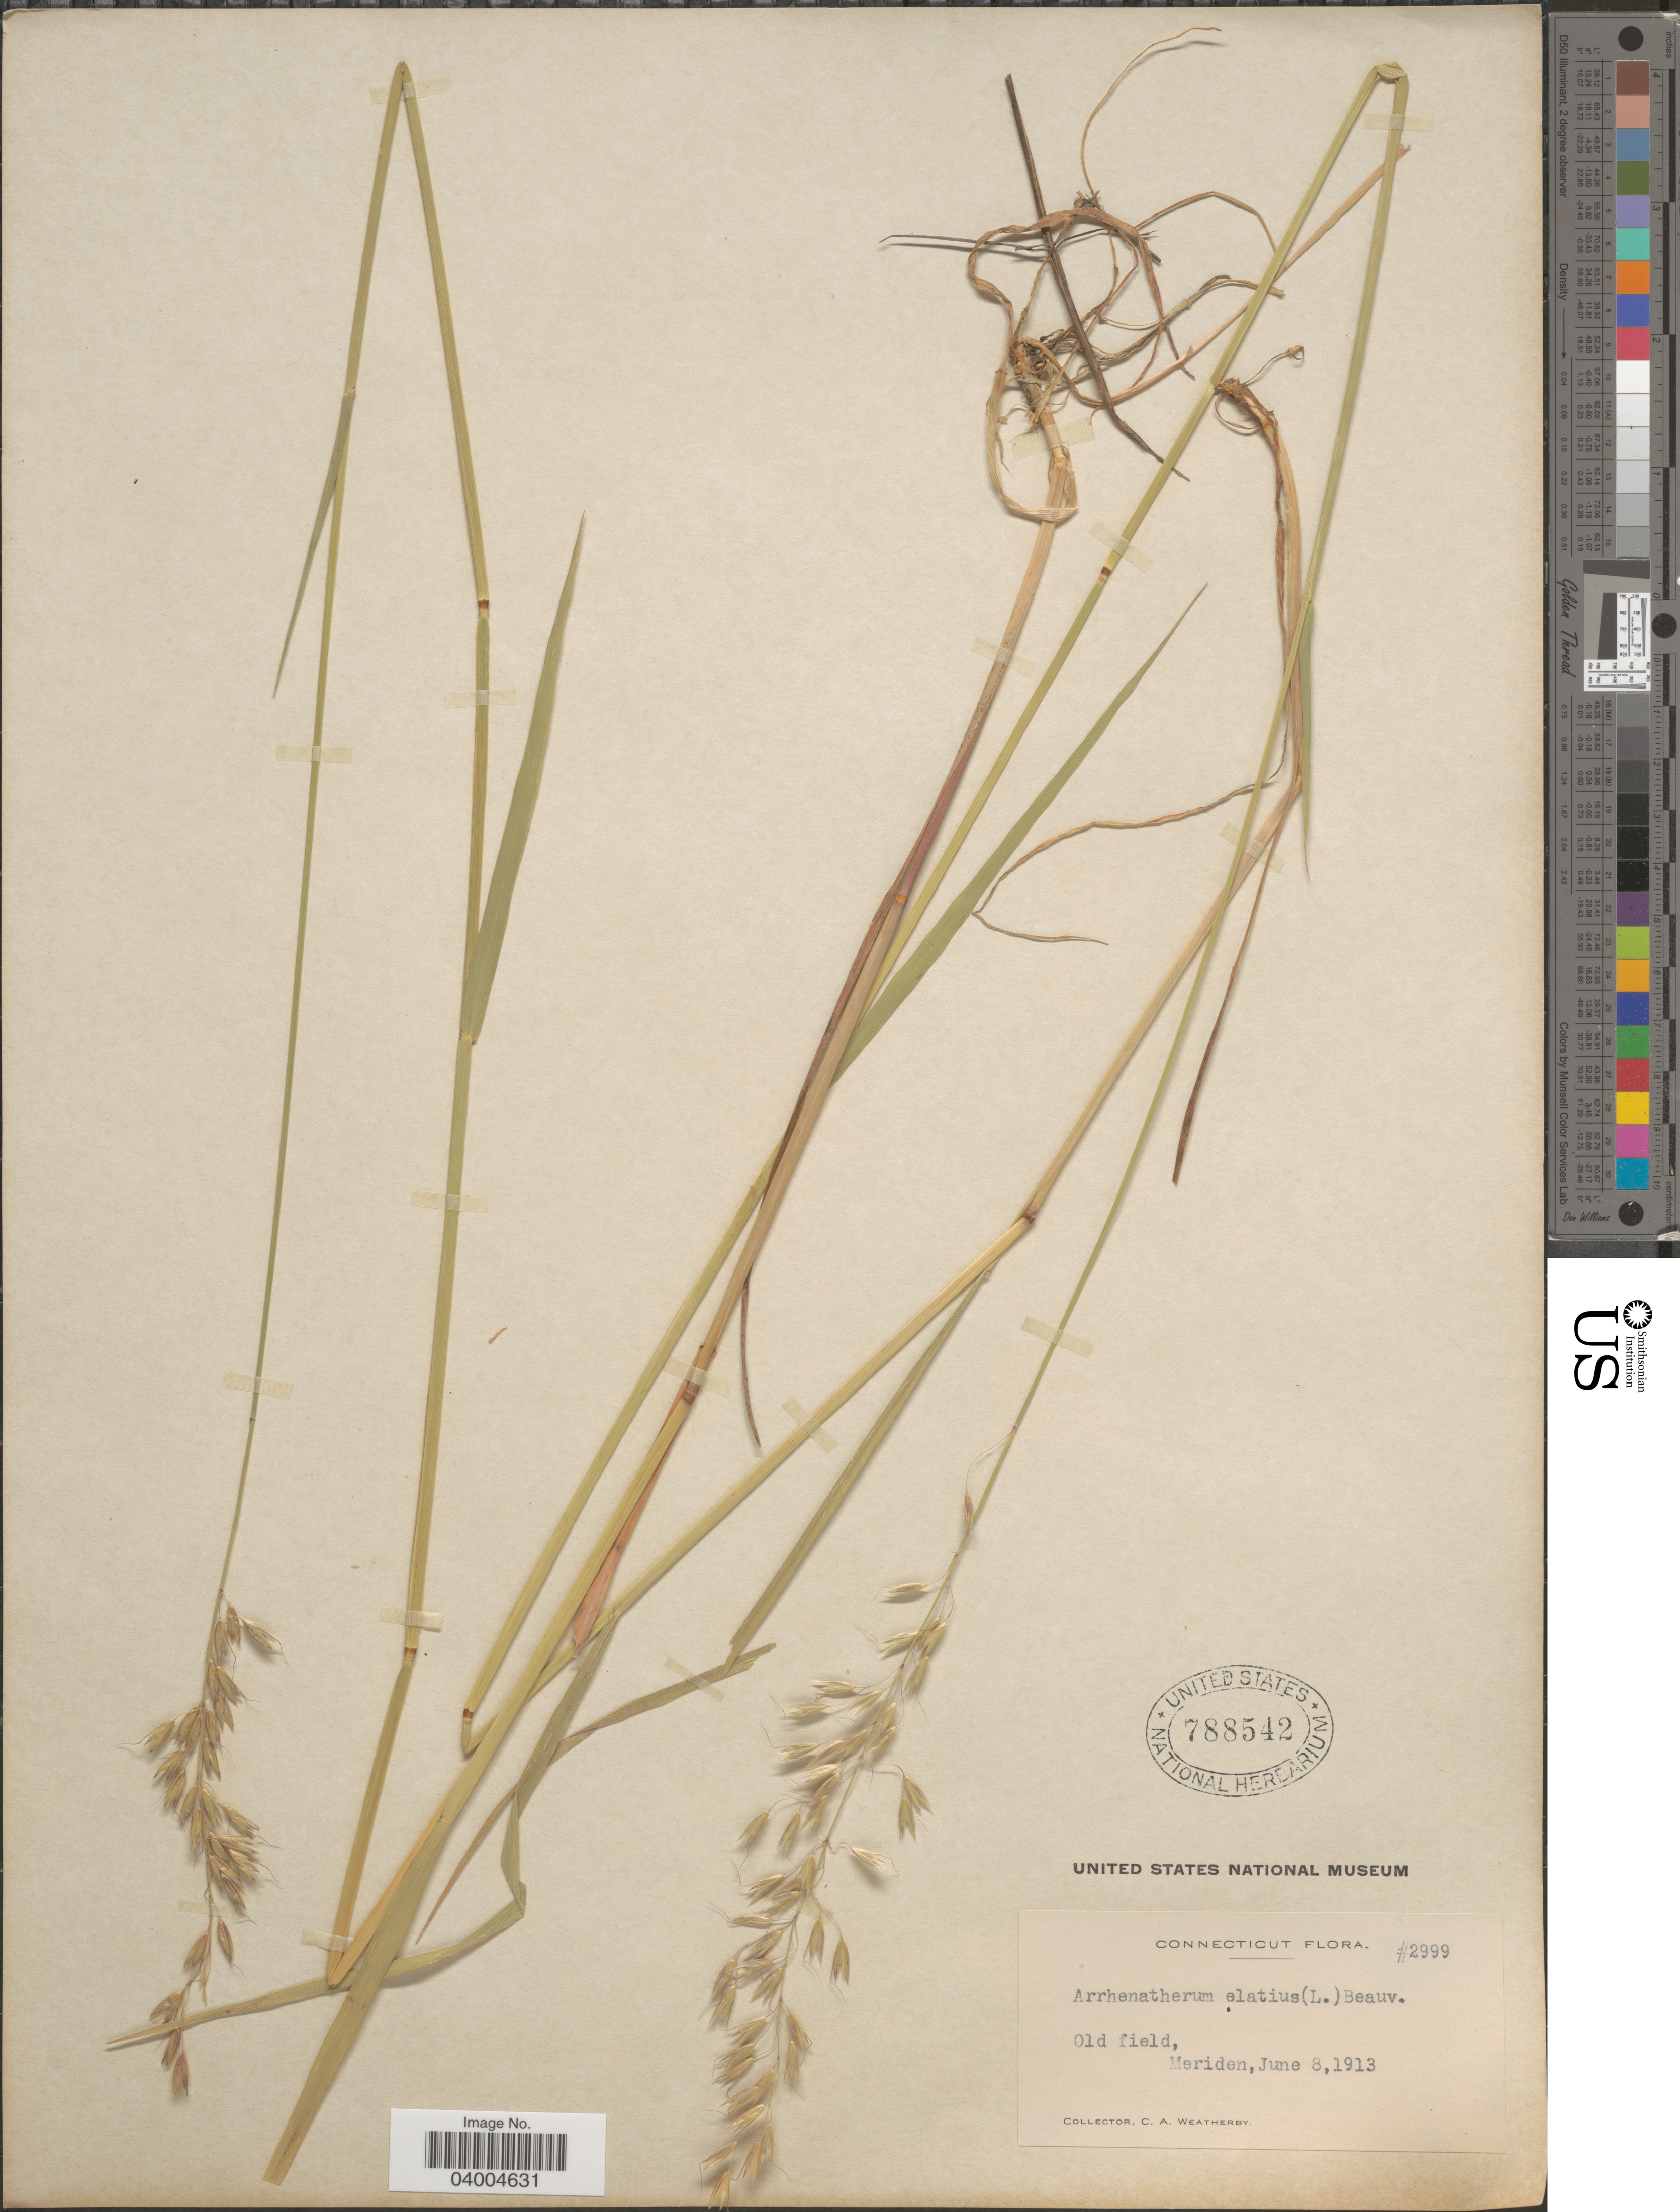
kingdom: Plantae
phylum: Tracheophyta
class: Liliopsida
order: Poales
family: Poaceae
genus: Arrhenatherum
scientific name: Arrhenatherum elatius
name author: (L.) J. Presl & C. Presl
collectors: C. A. Weatherby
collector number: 2999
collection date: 1913-06-08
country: United States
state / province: Connecticut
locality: Old field, Meriden.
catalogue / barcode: US 788542